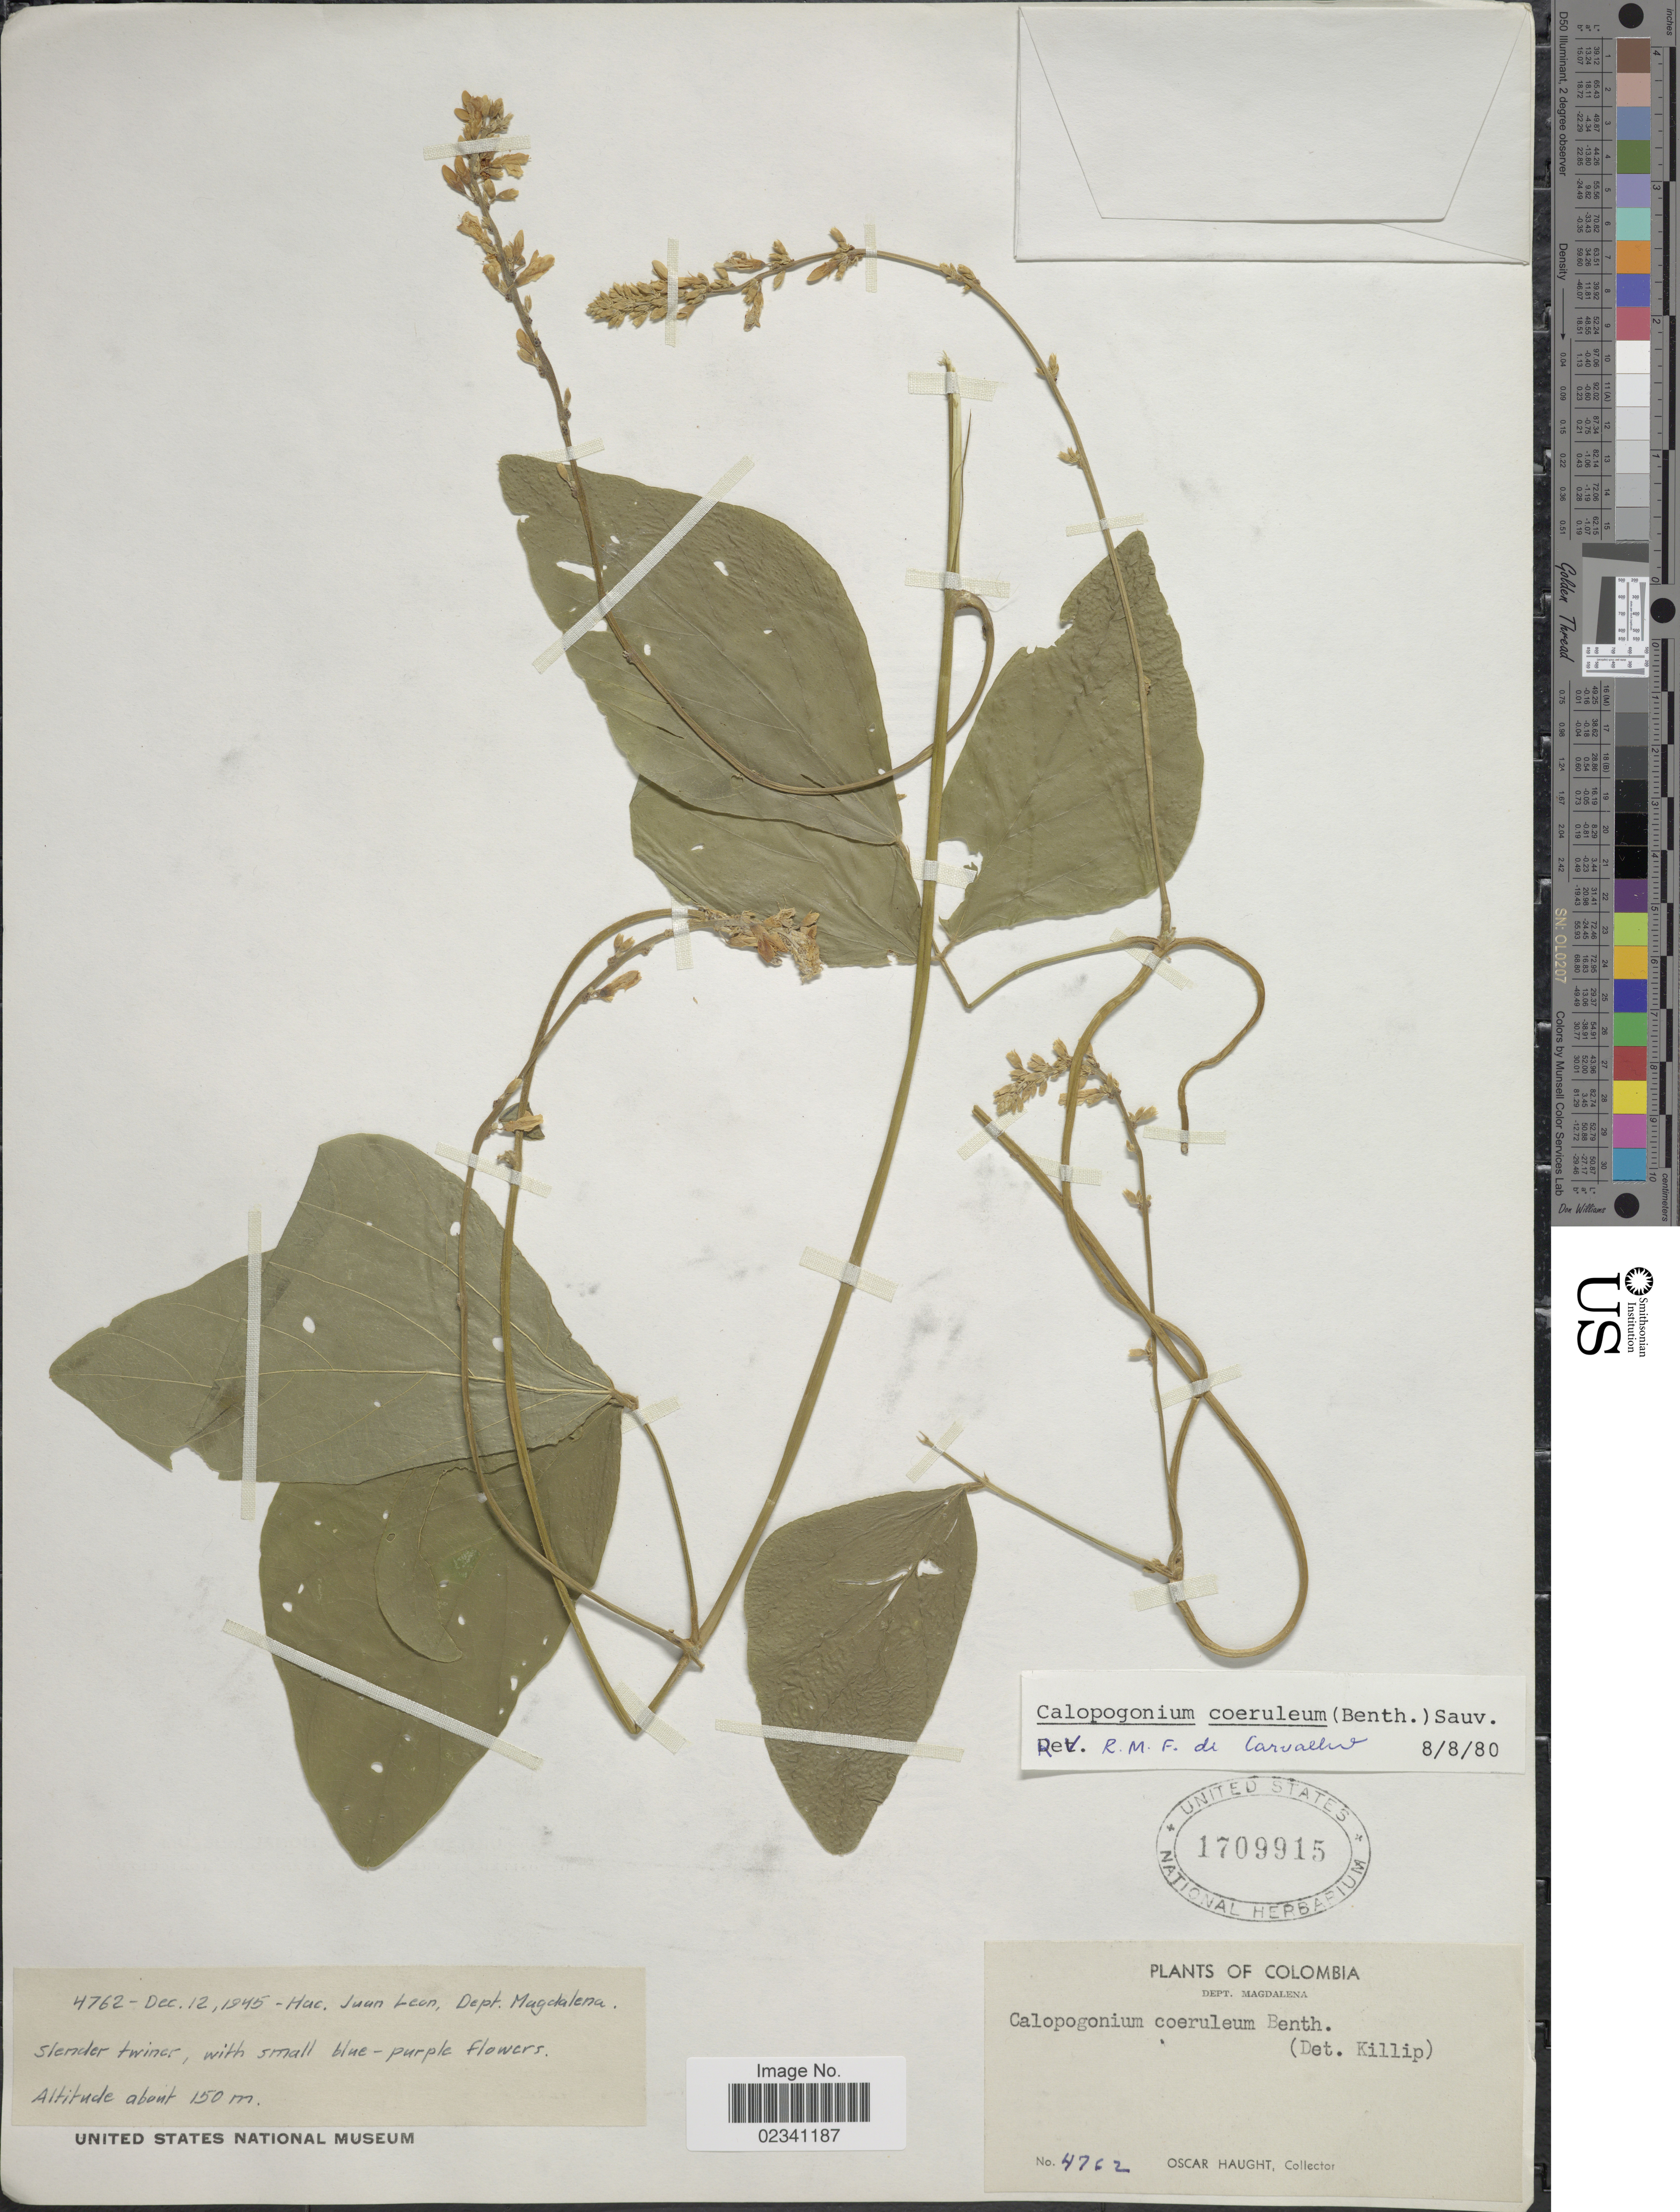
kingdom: Plantae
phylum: Tracheophyta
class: Magnoliopsida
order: Fabales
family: Fabaceae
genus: Calopogonium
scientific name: Calopogonium caeruleum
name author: (Benth.) C. Wright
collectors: O. L. Haught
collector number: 4762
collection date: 1945-12-12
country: Colombia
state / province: Magdalena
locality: Juan Leon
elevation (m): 150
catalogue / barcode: US 1709915